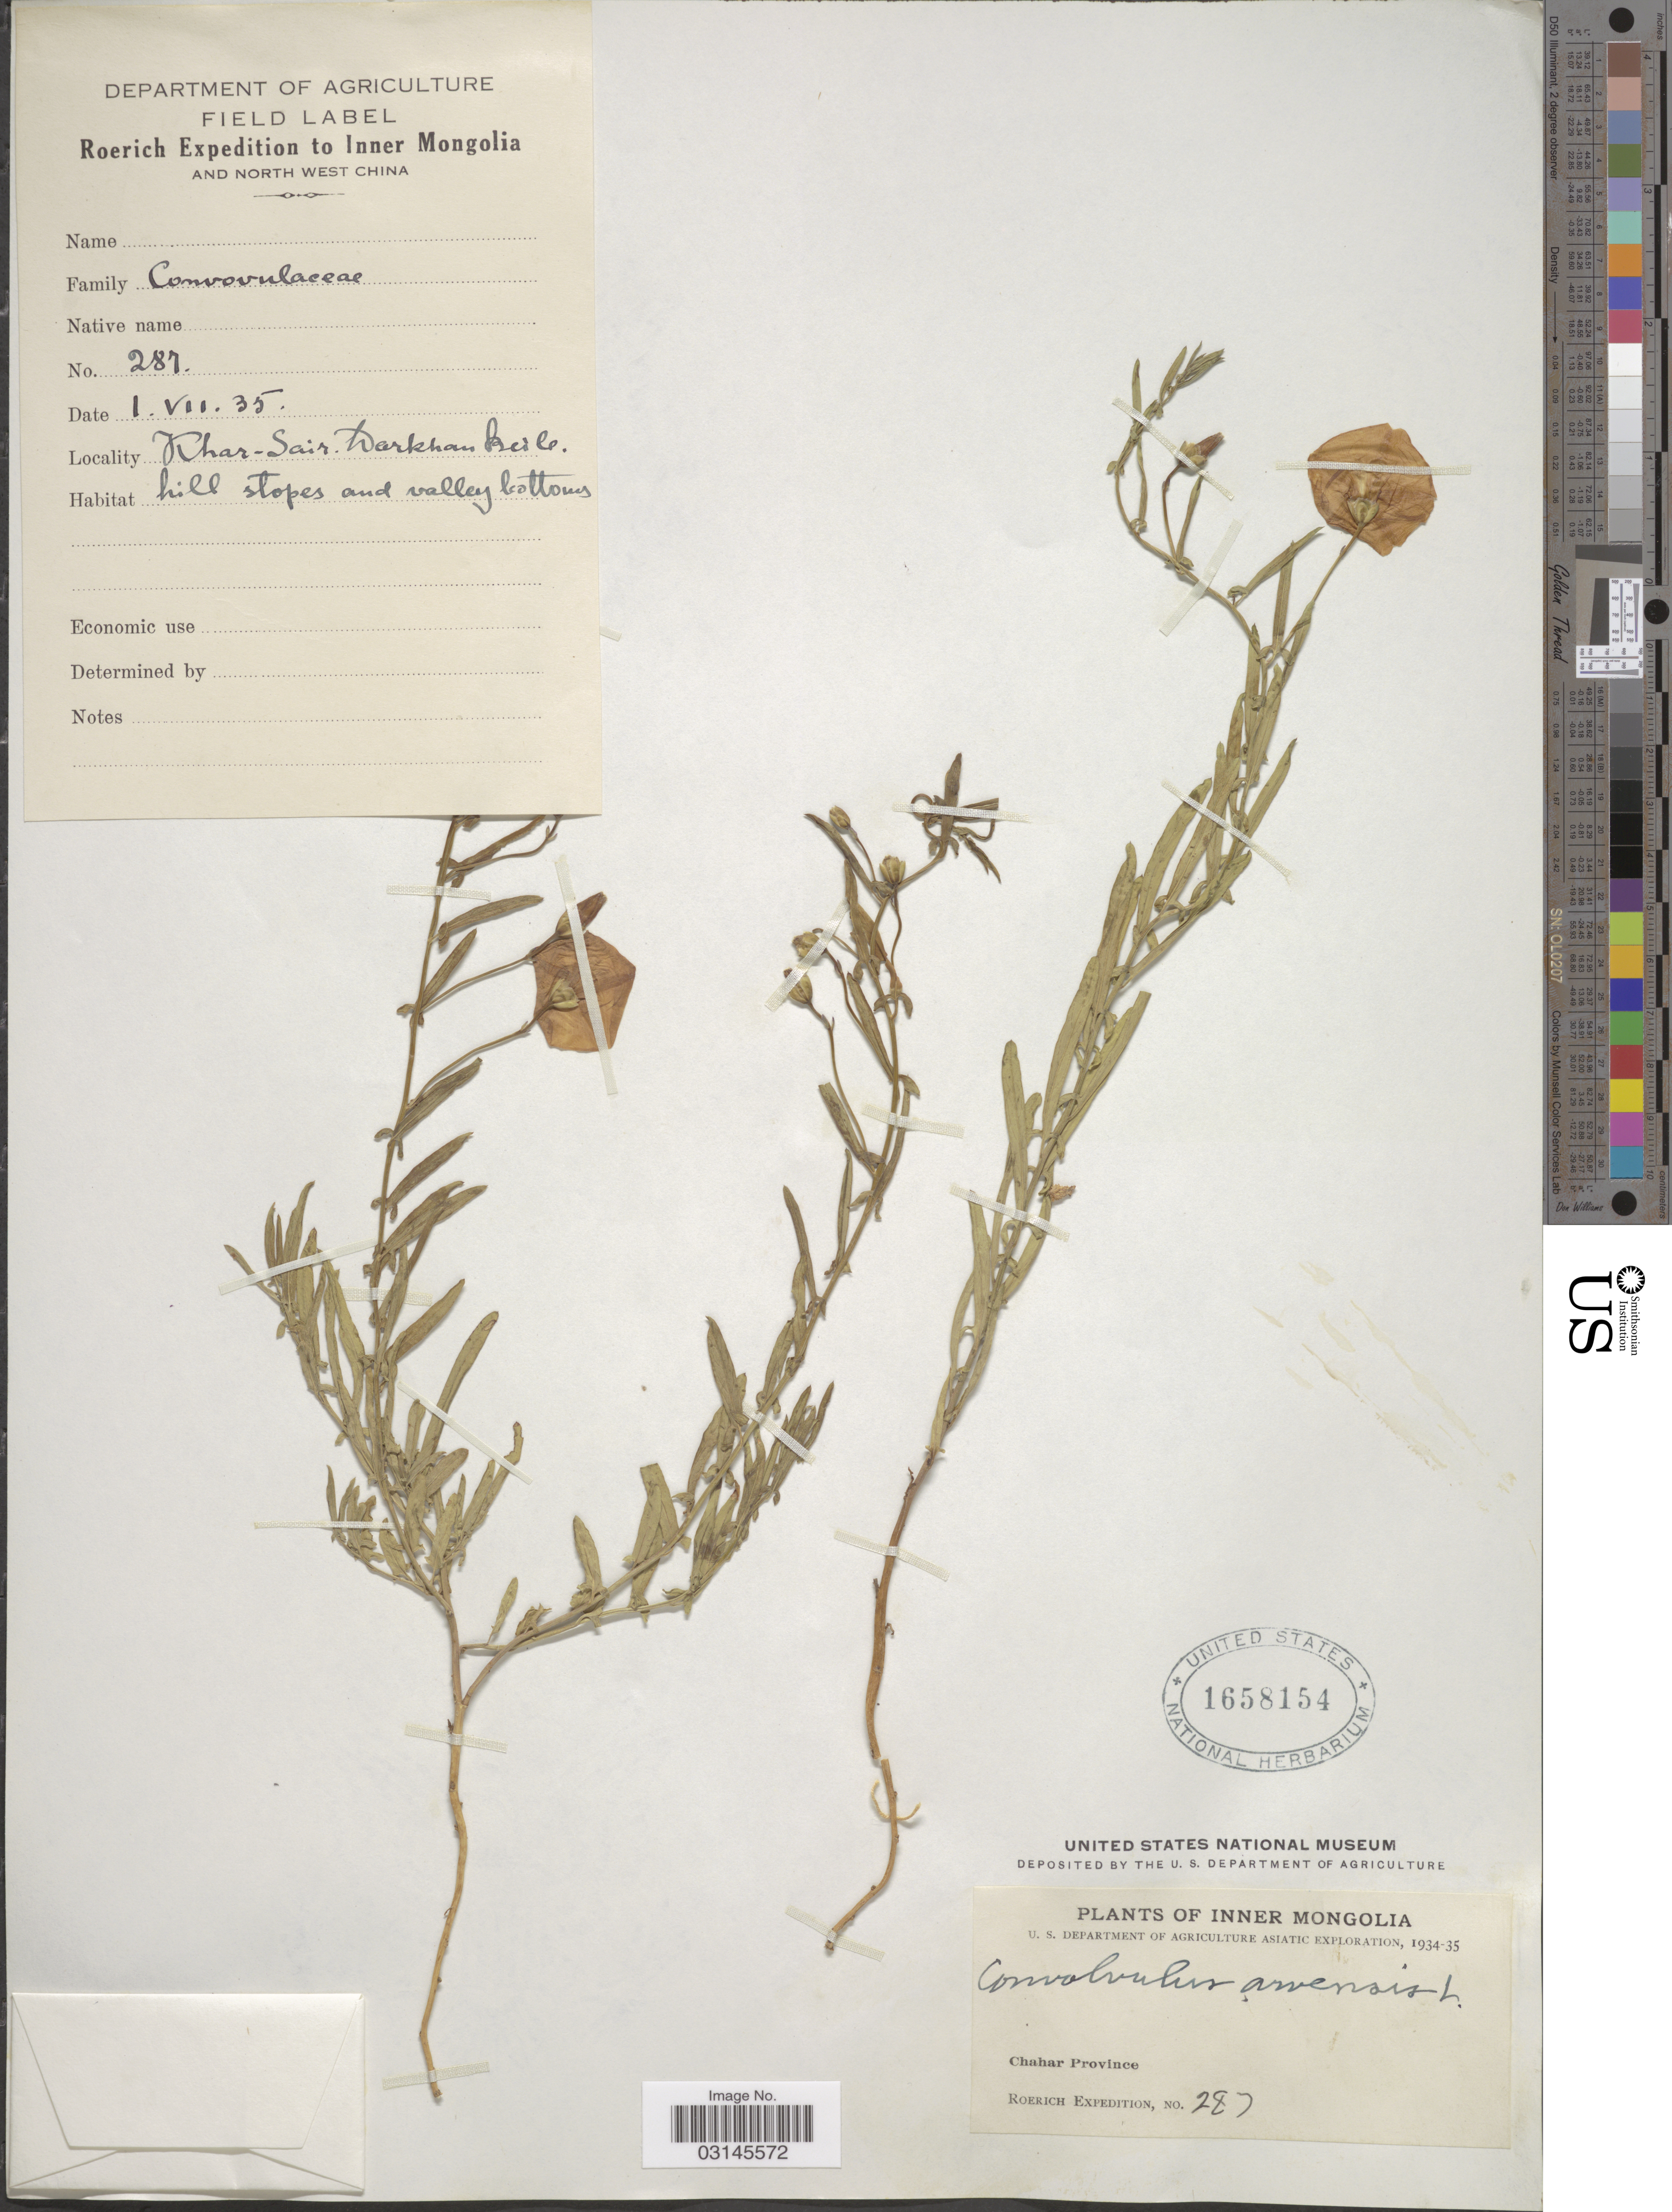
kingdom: Plantae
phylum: Tracheophyta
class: Magnoliopsida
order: Solanales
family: Convolvulaceae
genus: Convolvulus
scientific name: Convolvulus arvensis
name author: L.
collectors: -. Roerich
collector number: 287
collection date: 1935-07-01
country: China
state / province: Nei Monggol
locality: Inner Mongolia. Chahar Province. North West China. Khar-Sair. Darkhan Beile [interpreted].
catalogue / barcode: US 1658154